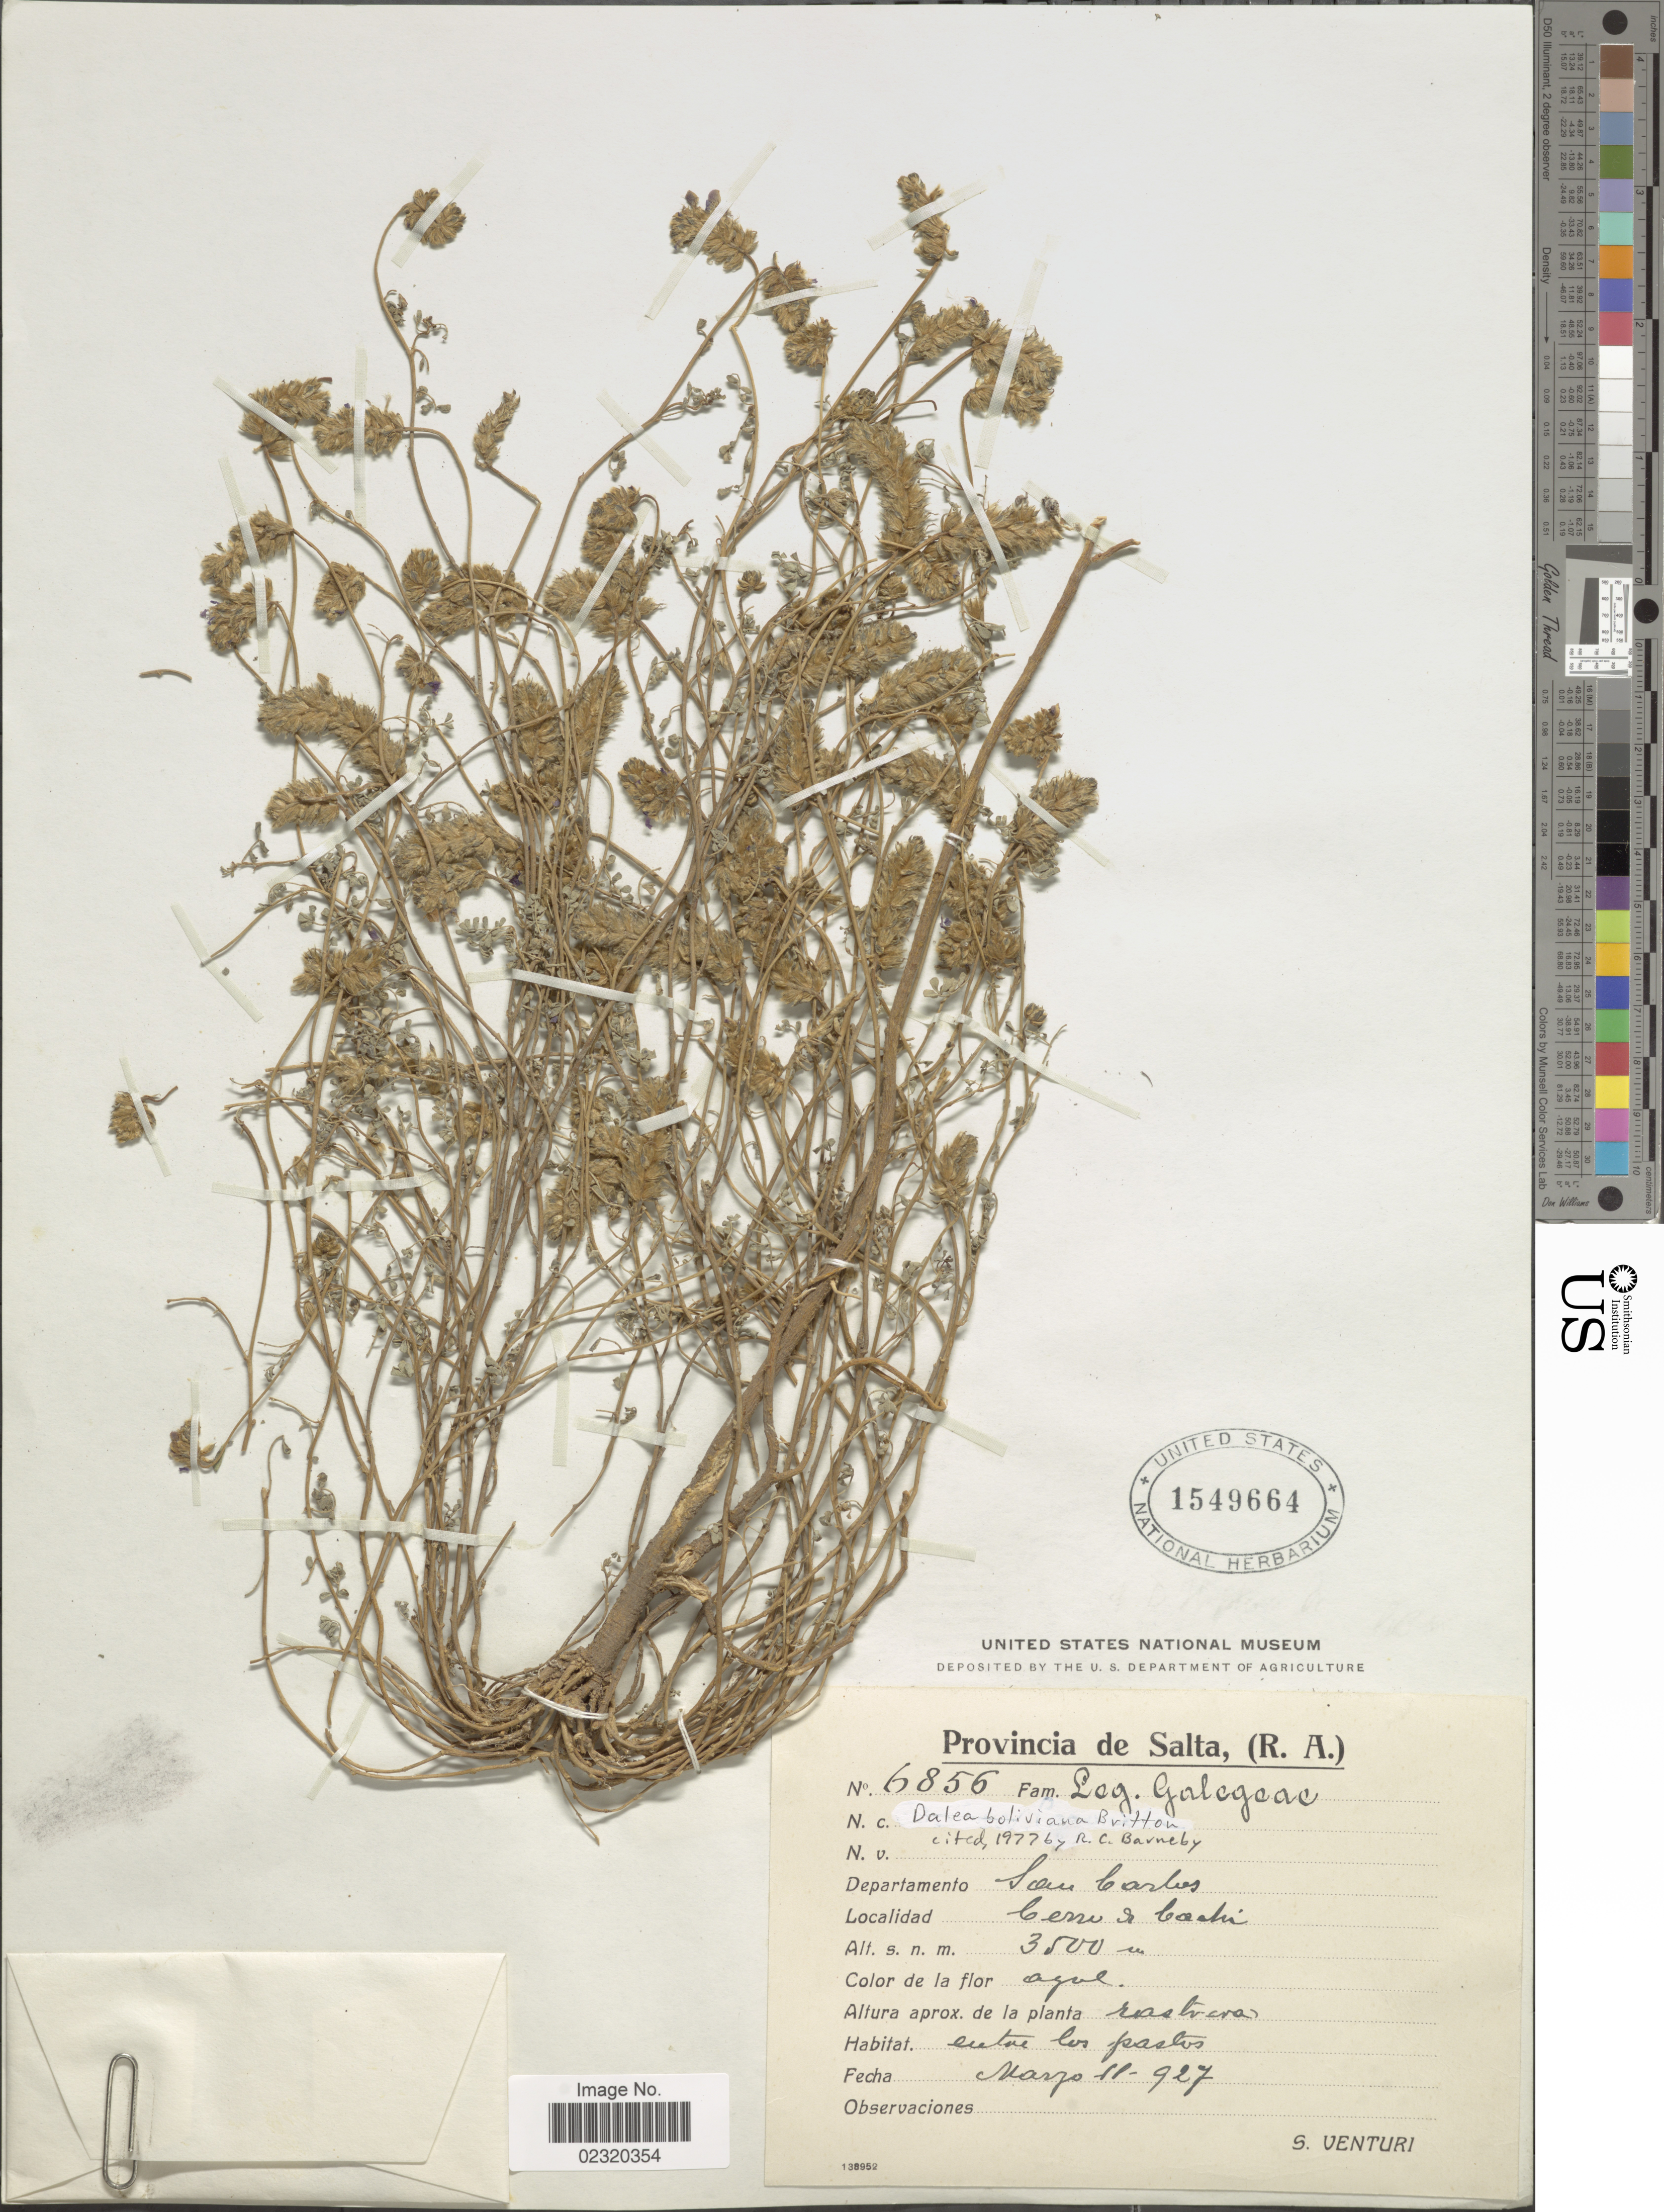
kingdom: Plantae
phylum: Tracheophyta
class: Magnoliopsida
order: Fabales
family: Fabaceae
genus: Dalea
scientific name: Dalea boliviana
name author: Britton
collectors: S. Venturi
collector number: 6856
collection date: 1927-03-11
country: Argentina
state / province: Salta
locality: (R.A.), Departamento San Carlos, Cerro de Cachi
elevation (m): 3500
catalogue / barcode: US 1549664